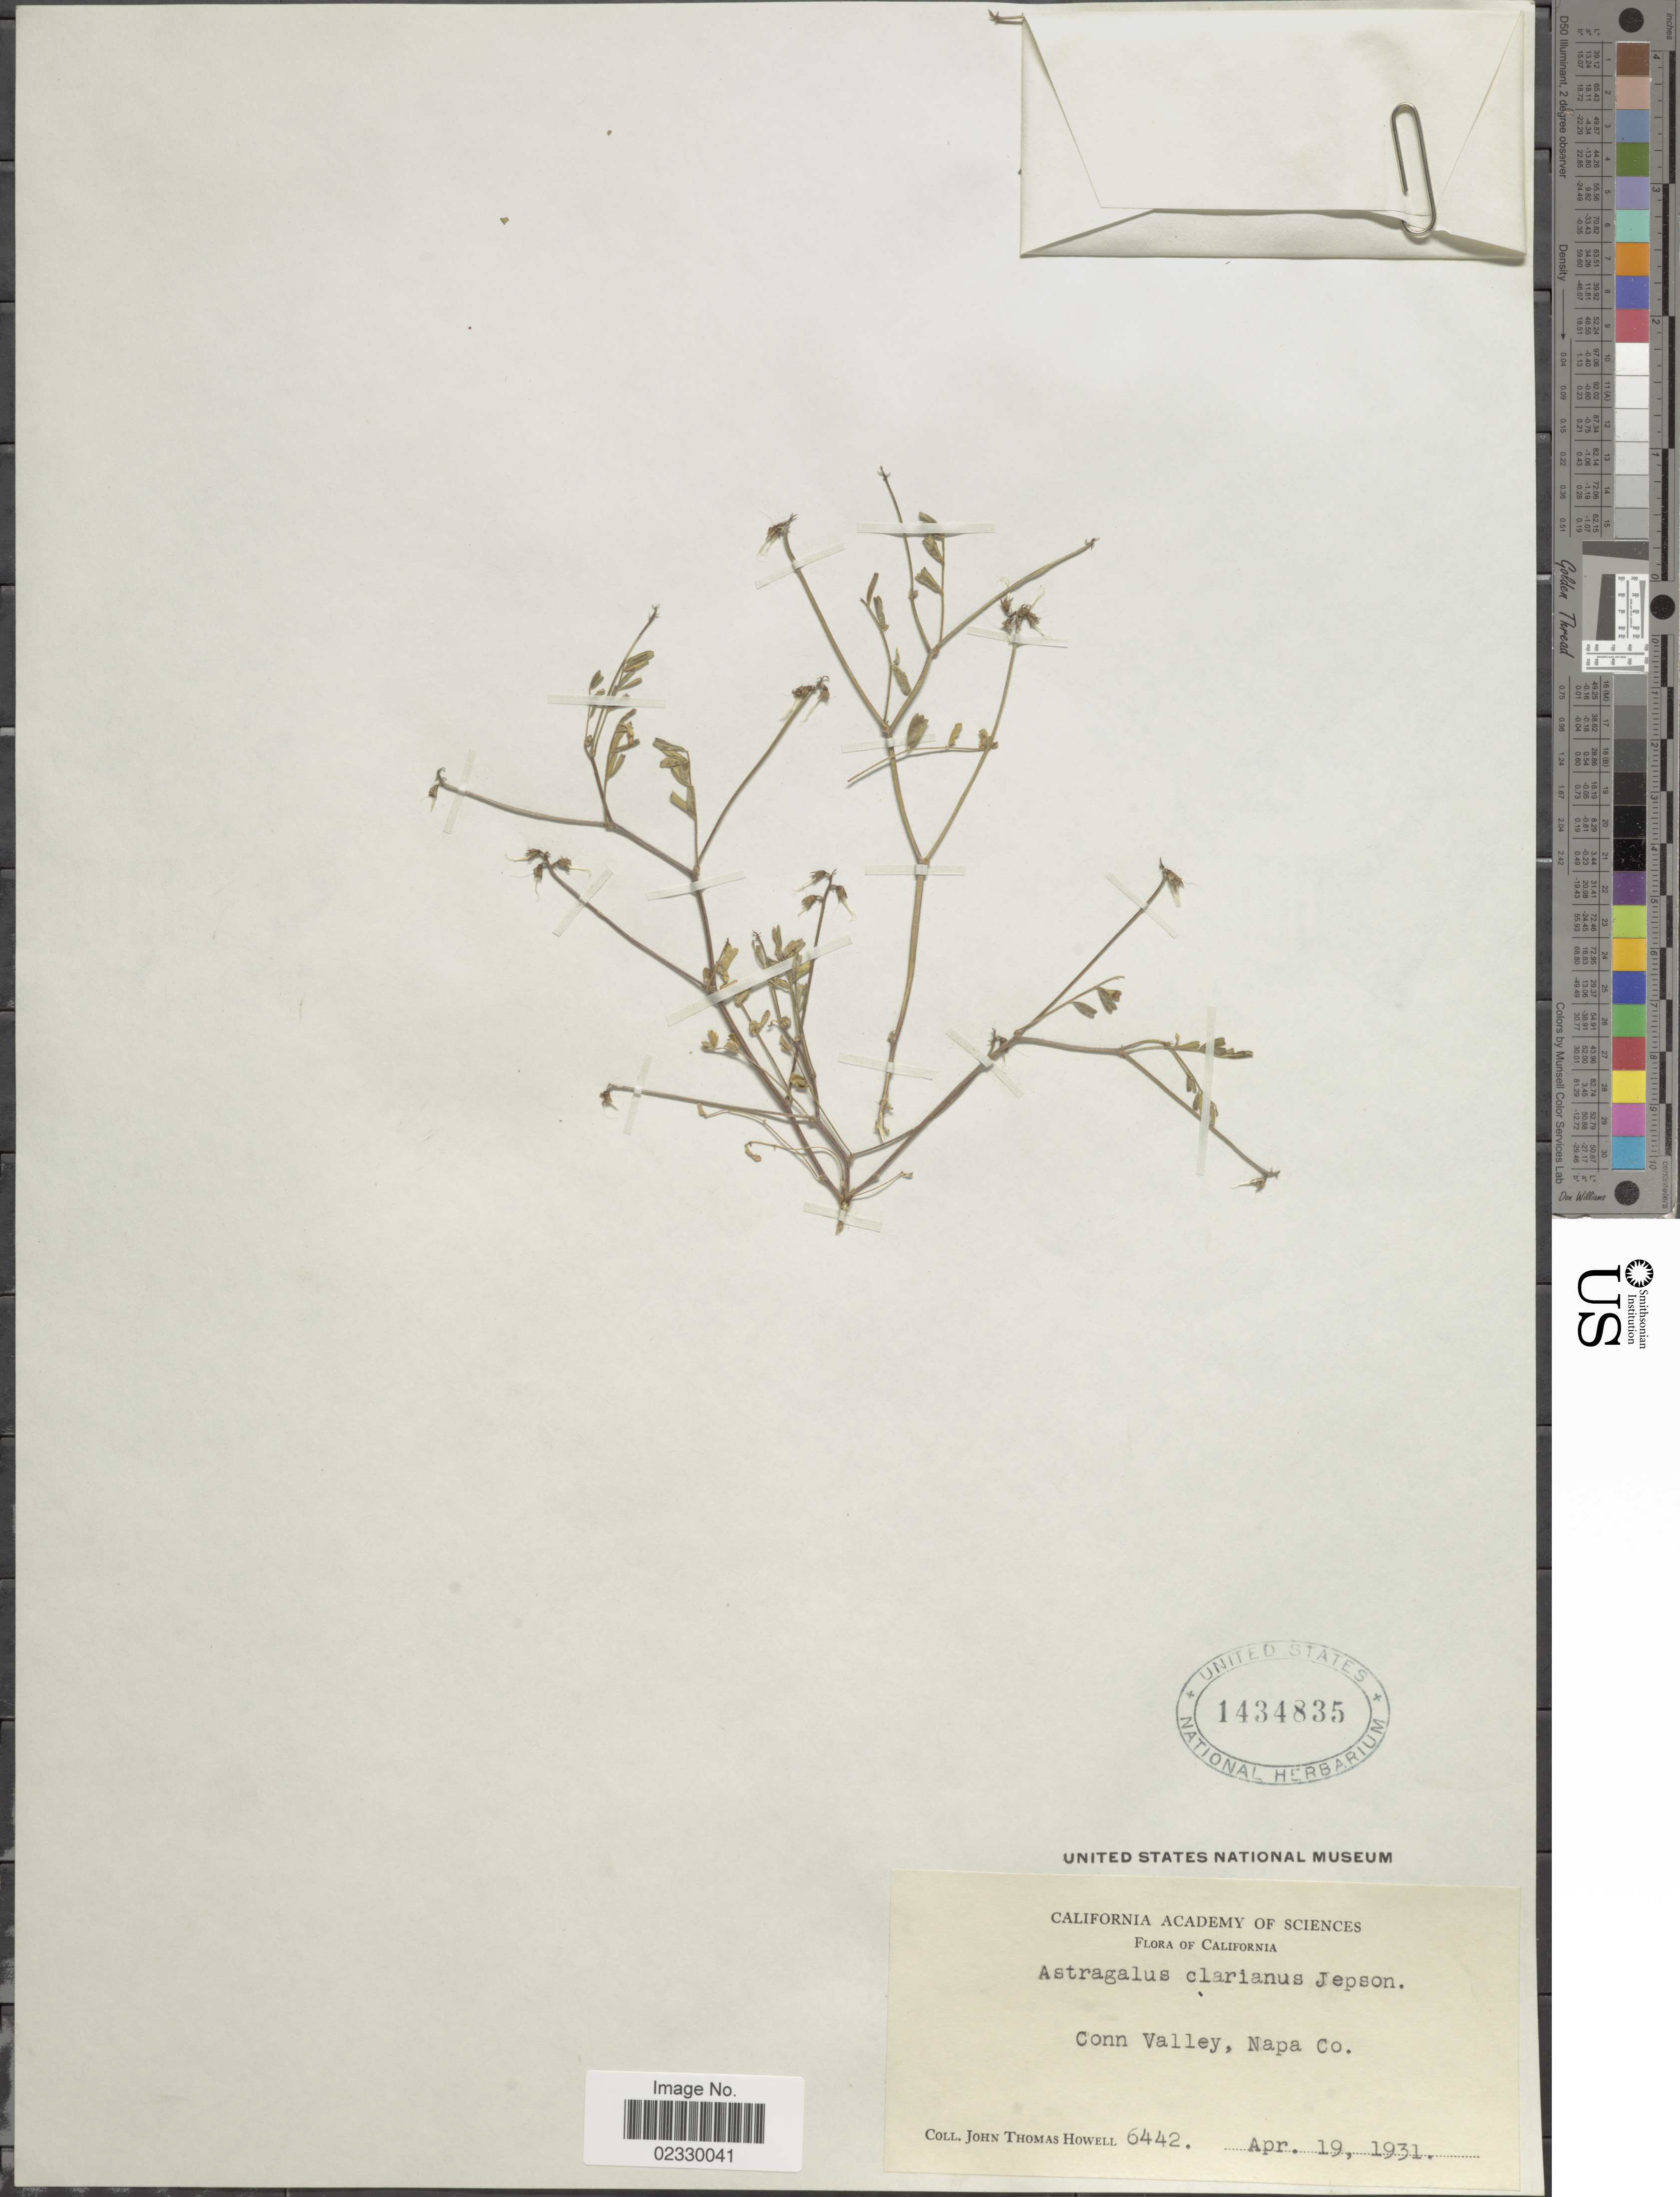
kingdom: Plantae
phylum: Tracheophyta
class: Magnoliopsida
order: Fabales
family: Fabaceae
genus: Astragalus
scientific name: Astragalus clarianus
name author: Jeps.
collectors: J. T. Howell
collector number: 6442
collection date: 1931-04-19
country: United States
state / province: California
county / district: Napa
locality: Conn Valeey, Napa Co.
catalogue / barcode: US 1434835